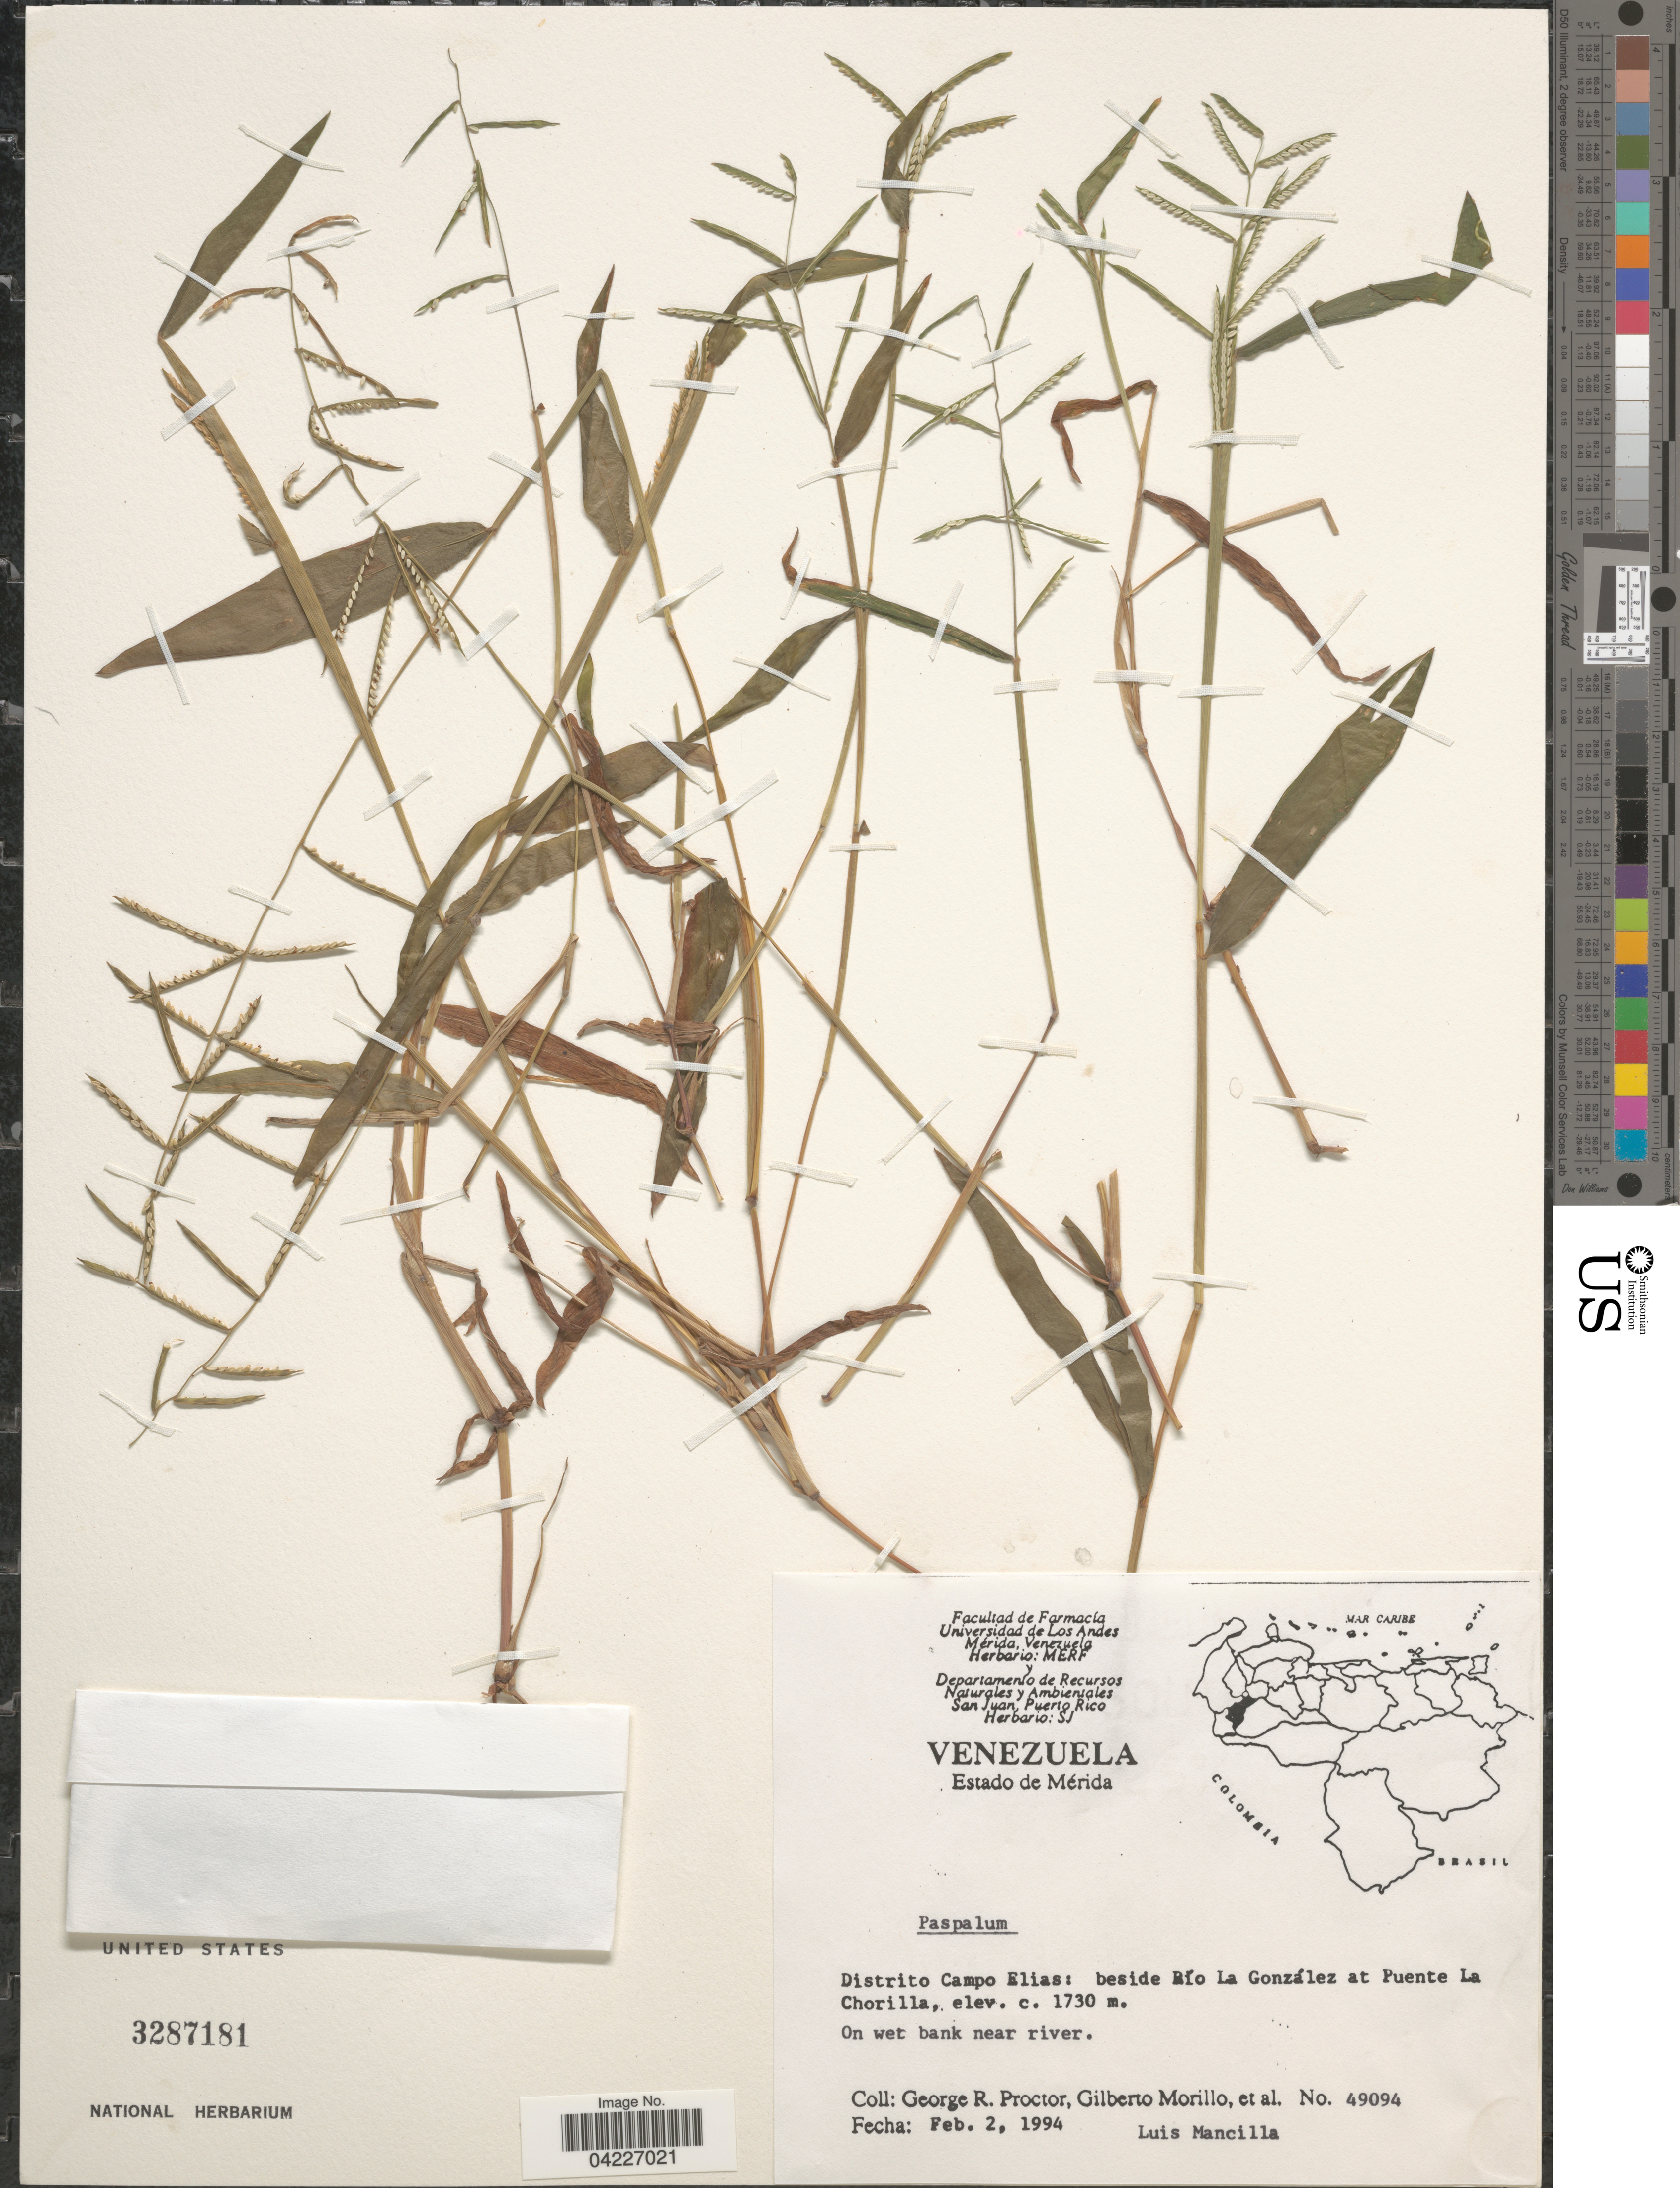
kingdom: Plantae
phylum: Tracheophyta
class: Liliopsida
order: Poales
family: Poaceae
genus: Paspalum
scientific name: Paspalum sp.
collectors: G. R. Proctor, G. N. Morillo & et al.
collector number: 49094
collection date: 1994-02-02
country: Venezuela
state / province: Merida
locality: Distrito Campo Elias: beside Río La González at Puente La Chorilla. On wet bank near river.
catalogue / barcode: US 3287181